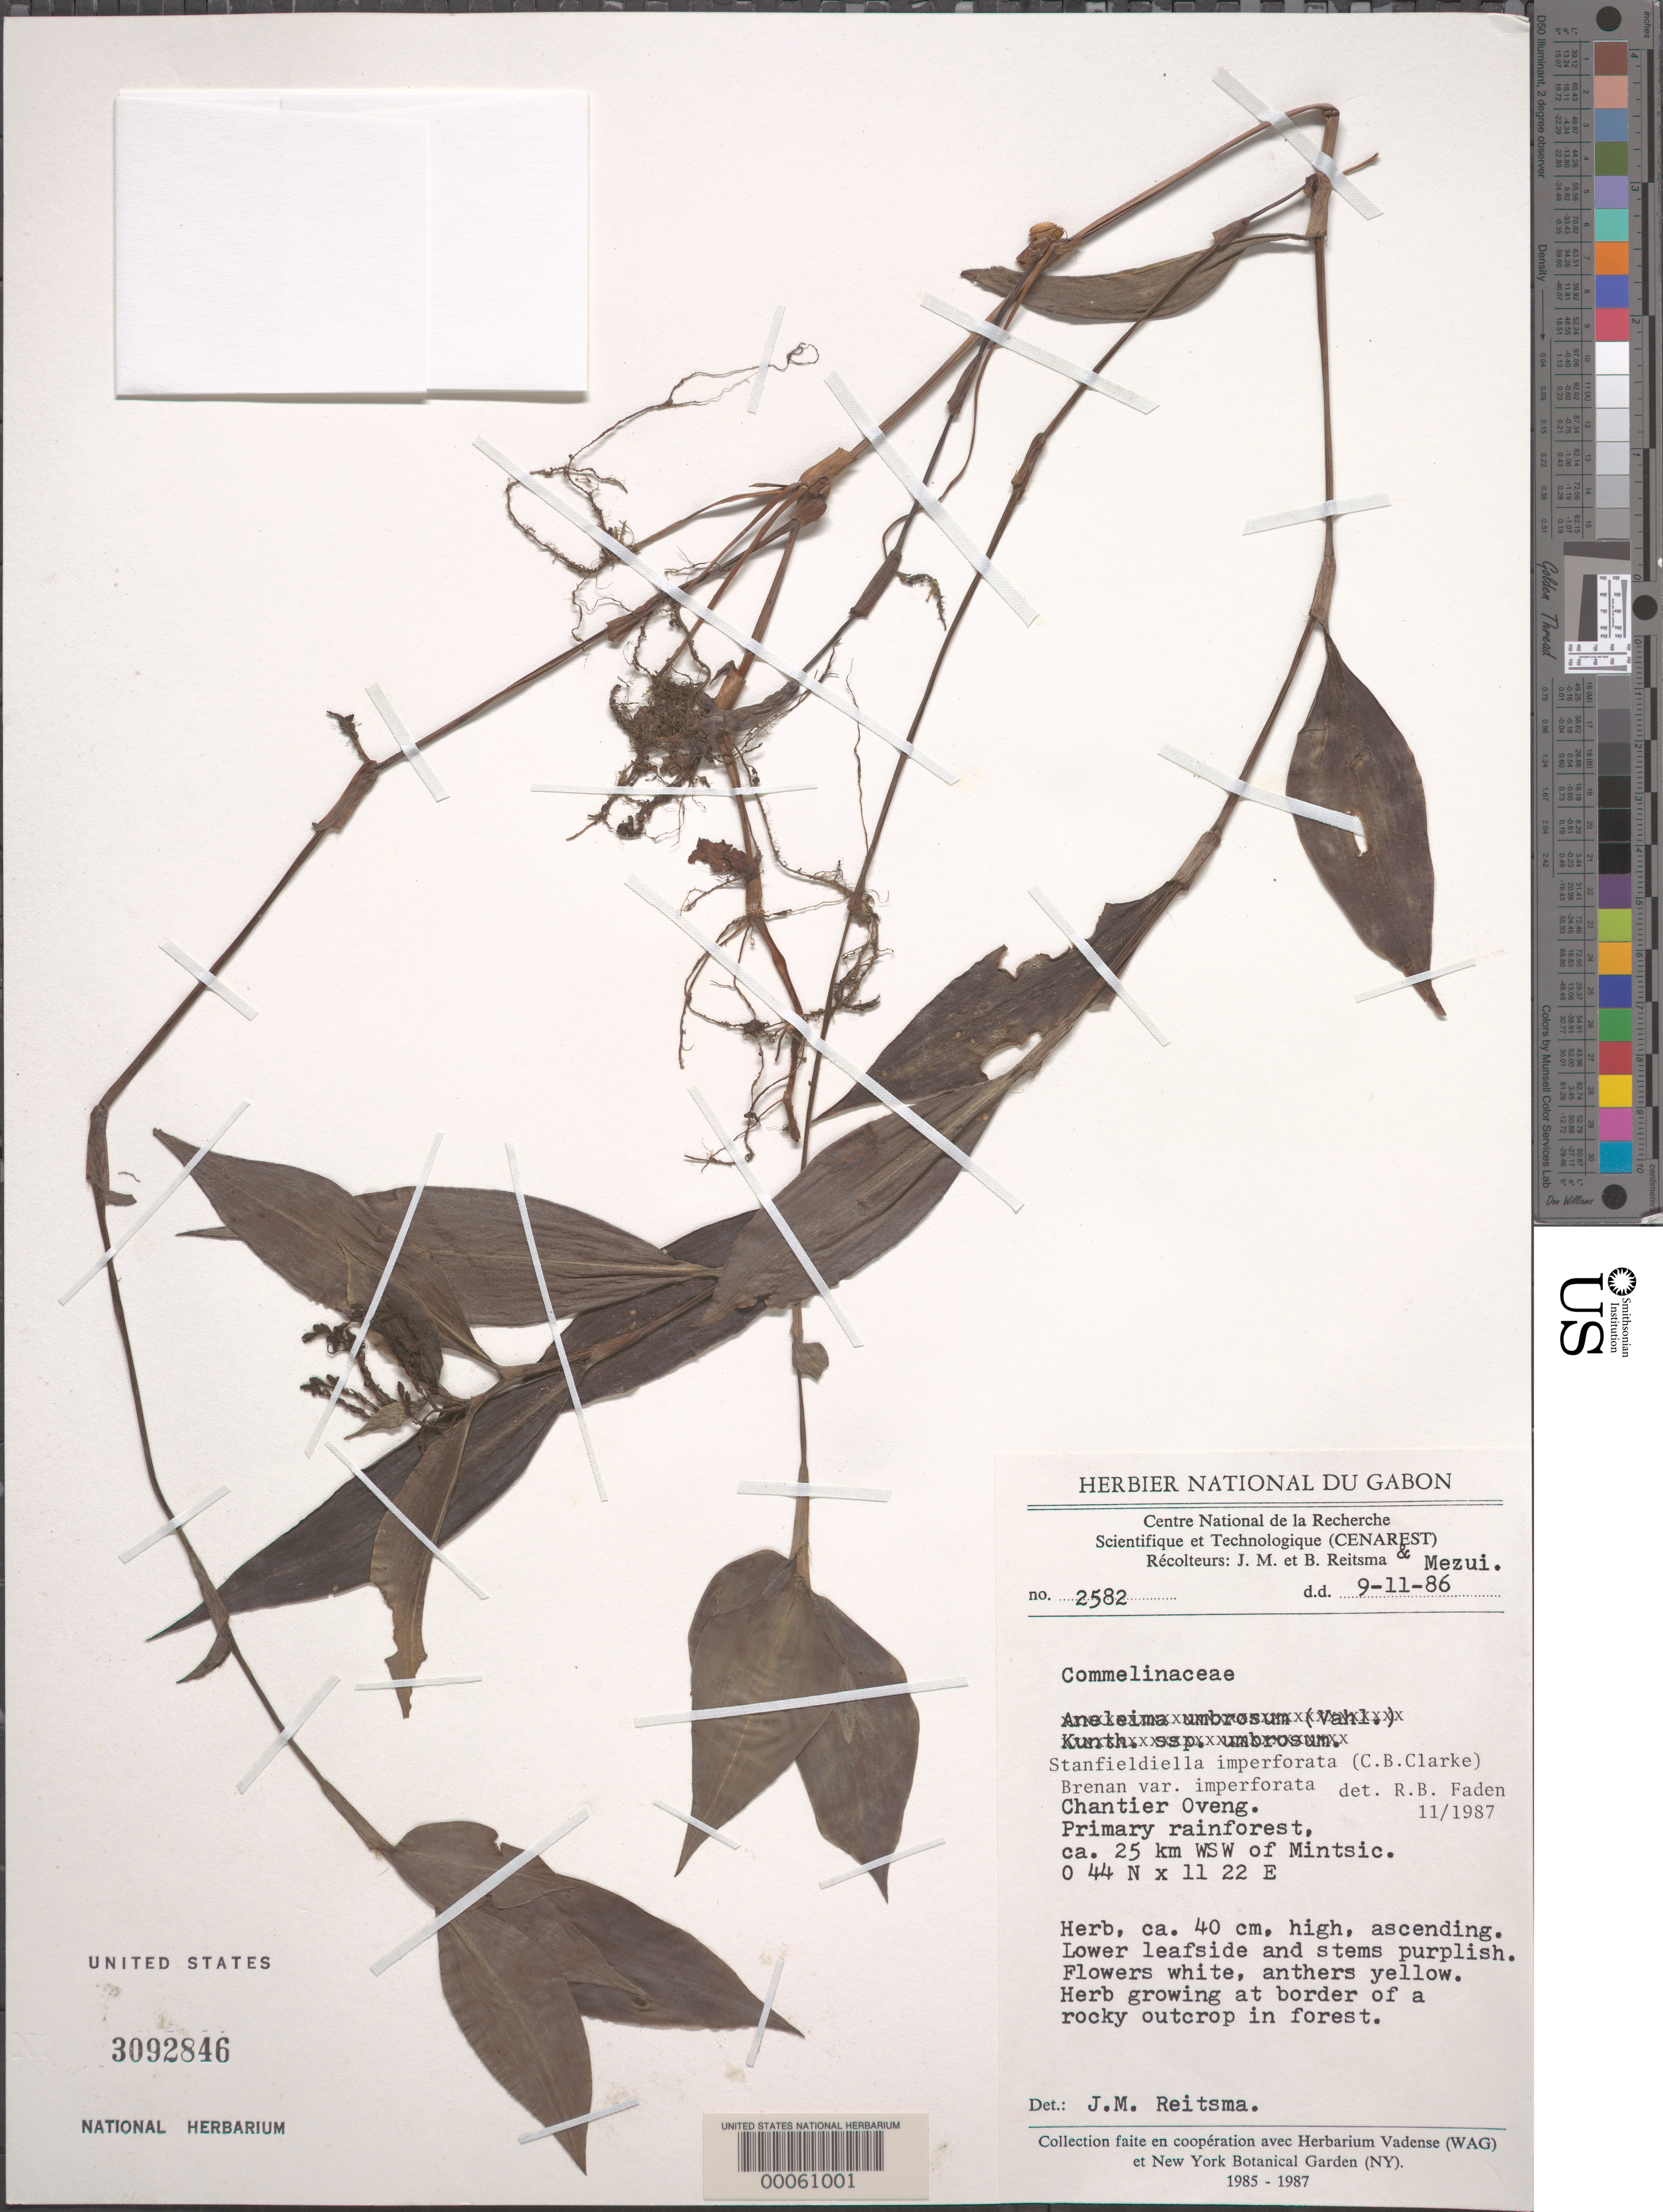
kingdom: Plantae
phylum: Tracheophyta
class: Liliopsida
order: Commelinales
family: Commelinaceae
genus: Stanfieldiella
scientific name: Stanfieldiella imperforata var. imperforata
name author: (C.B. Clarke) Brenan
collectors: J. Reitsma & B. Reitsma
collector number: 2582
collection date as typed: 09 Nov 1986 or 11 Sep 1986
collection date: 1986-09-11 or 1986-11-09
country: Gabon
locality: Chantier Oveng, ca. 25 km. WSW of Mintsic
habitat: Primary rainforest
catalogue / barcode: US 3092846